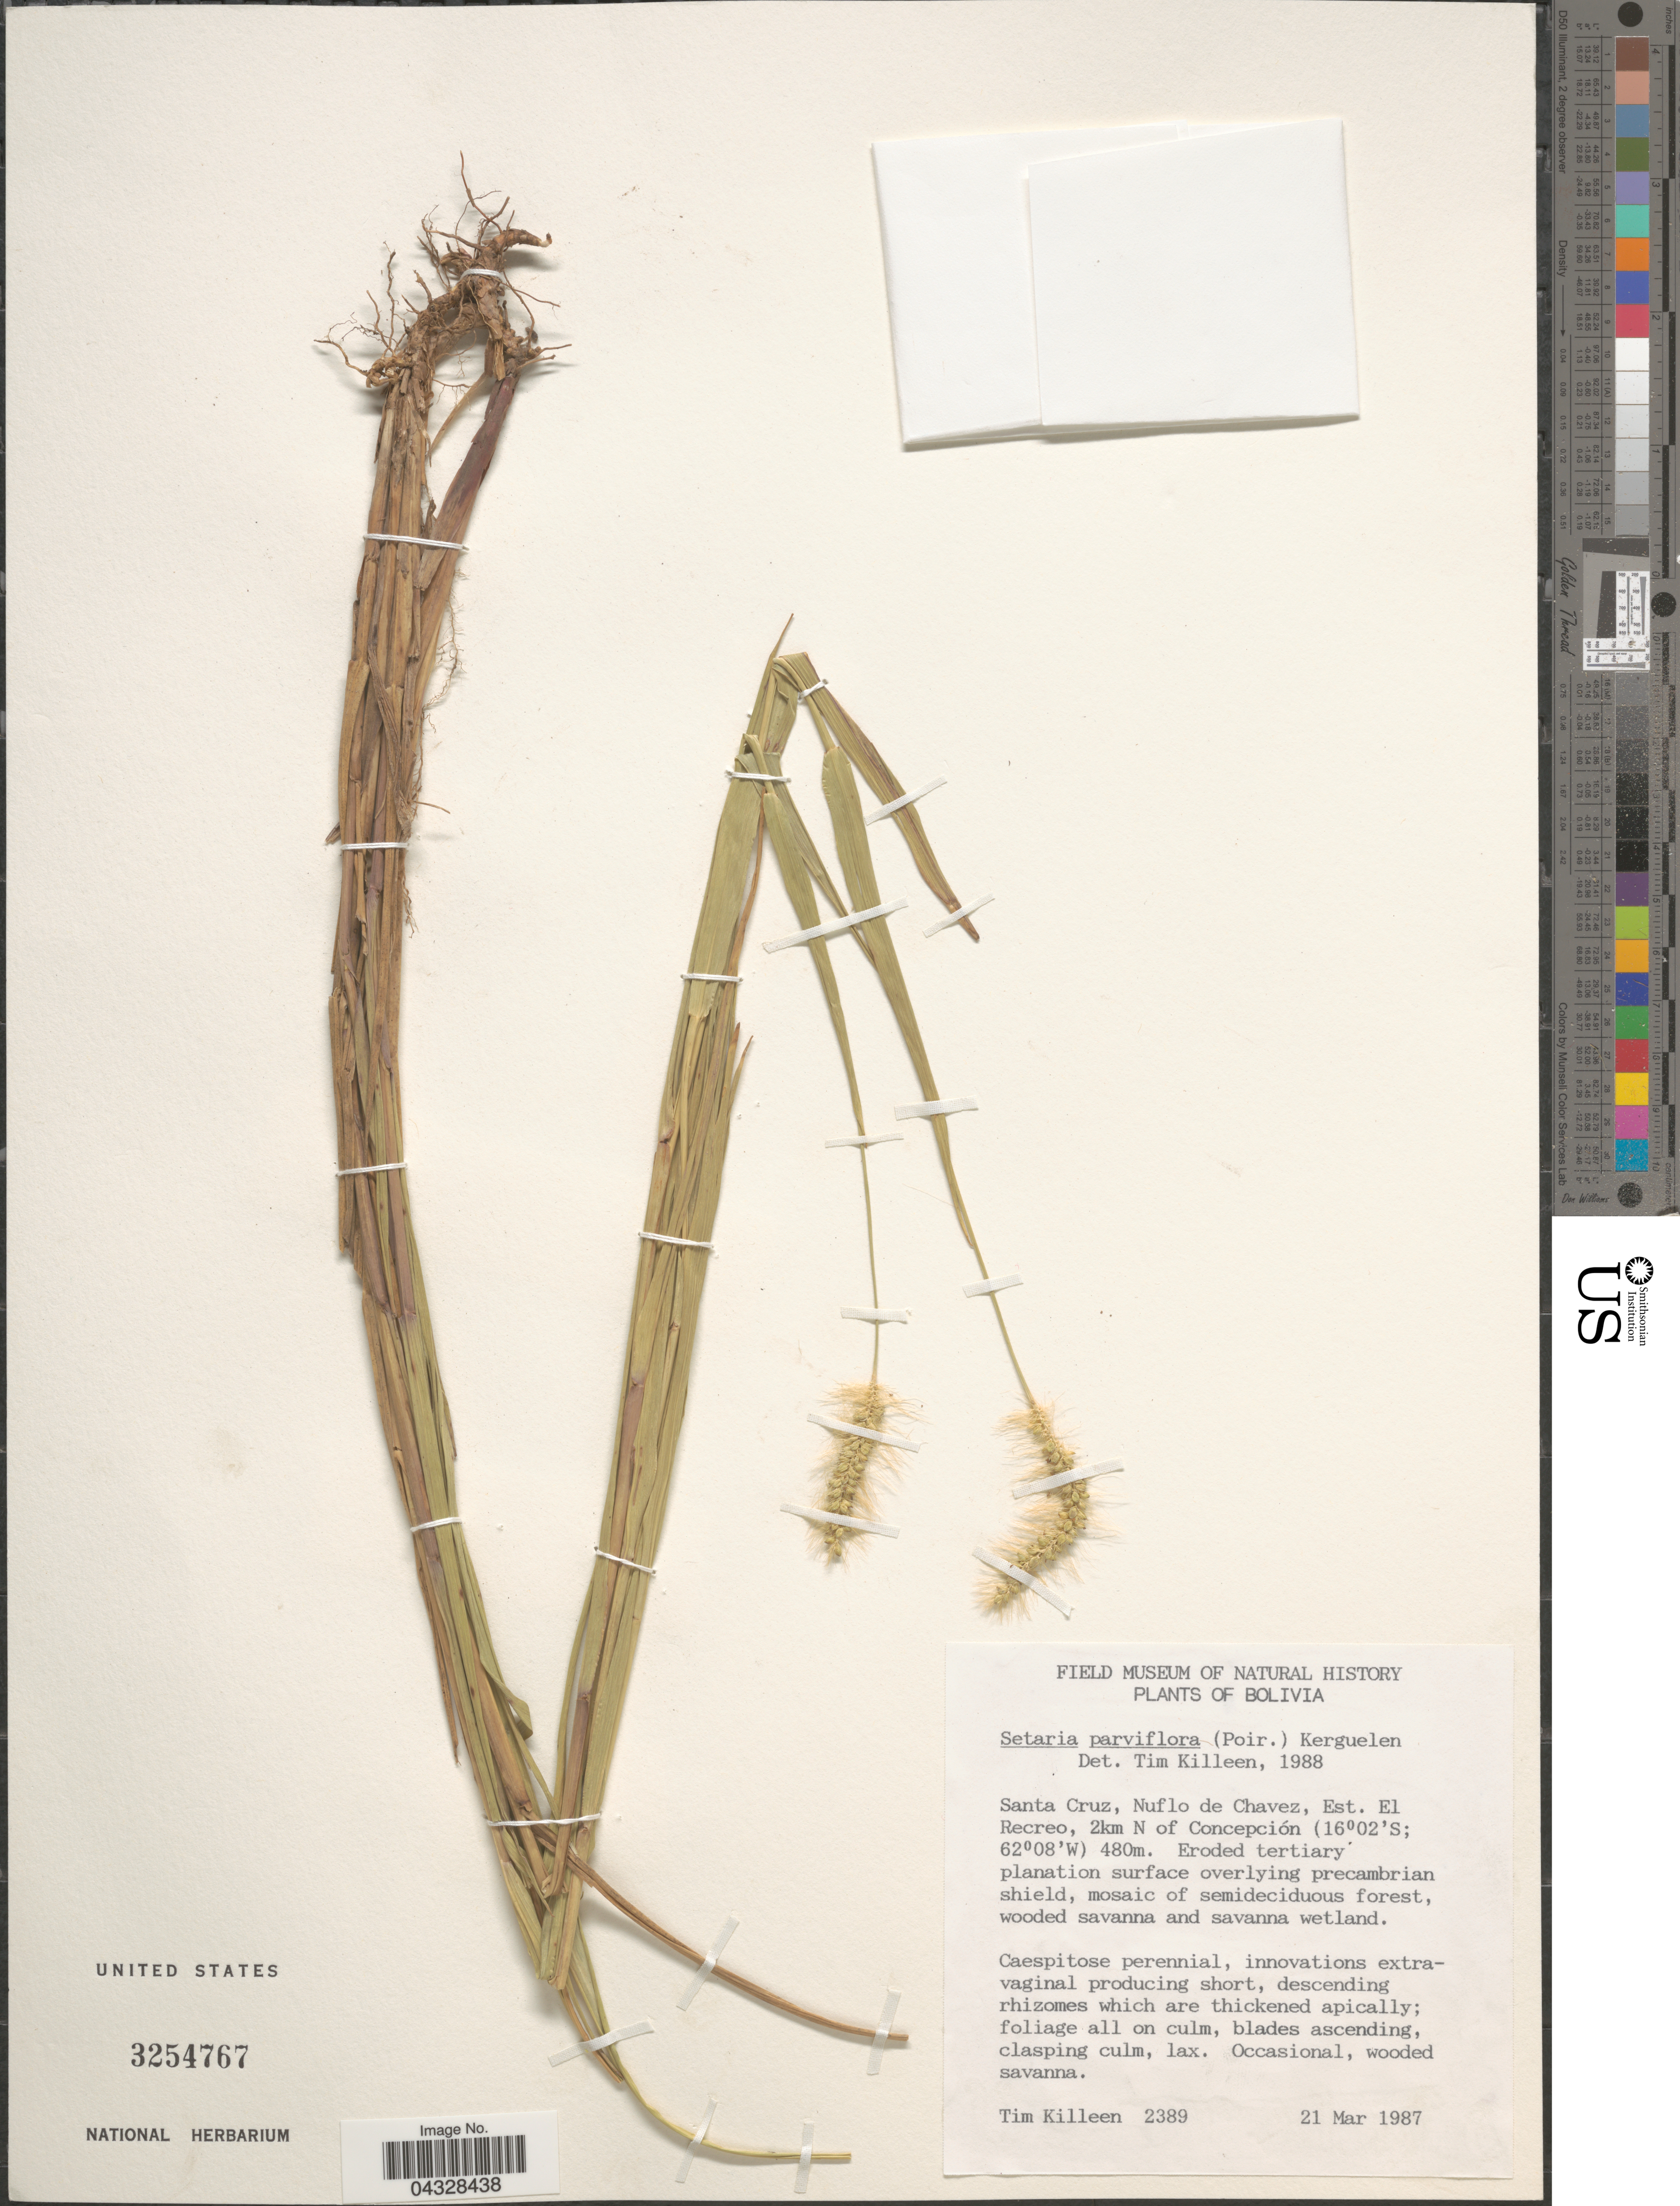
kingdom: Plantae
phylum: Tracheophyta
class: Liliopsida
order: Poales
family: Poaceae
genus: Setaria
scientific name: Setaria parviflora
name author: (Poir.) Kerguélen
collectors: T. J. Killeen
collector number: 2389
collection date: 1987-03-21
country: Bolivia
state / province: Santa Cruz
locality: Nuflo de Chavez, Est. El Recreo, 2km N of Concepción.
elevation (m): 480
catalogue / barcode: US 3254767